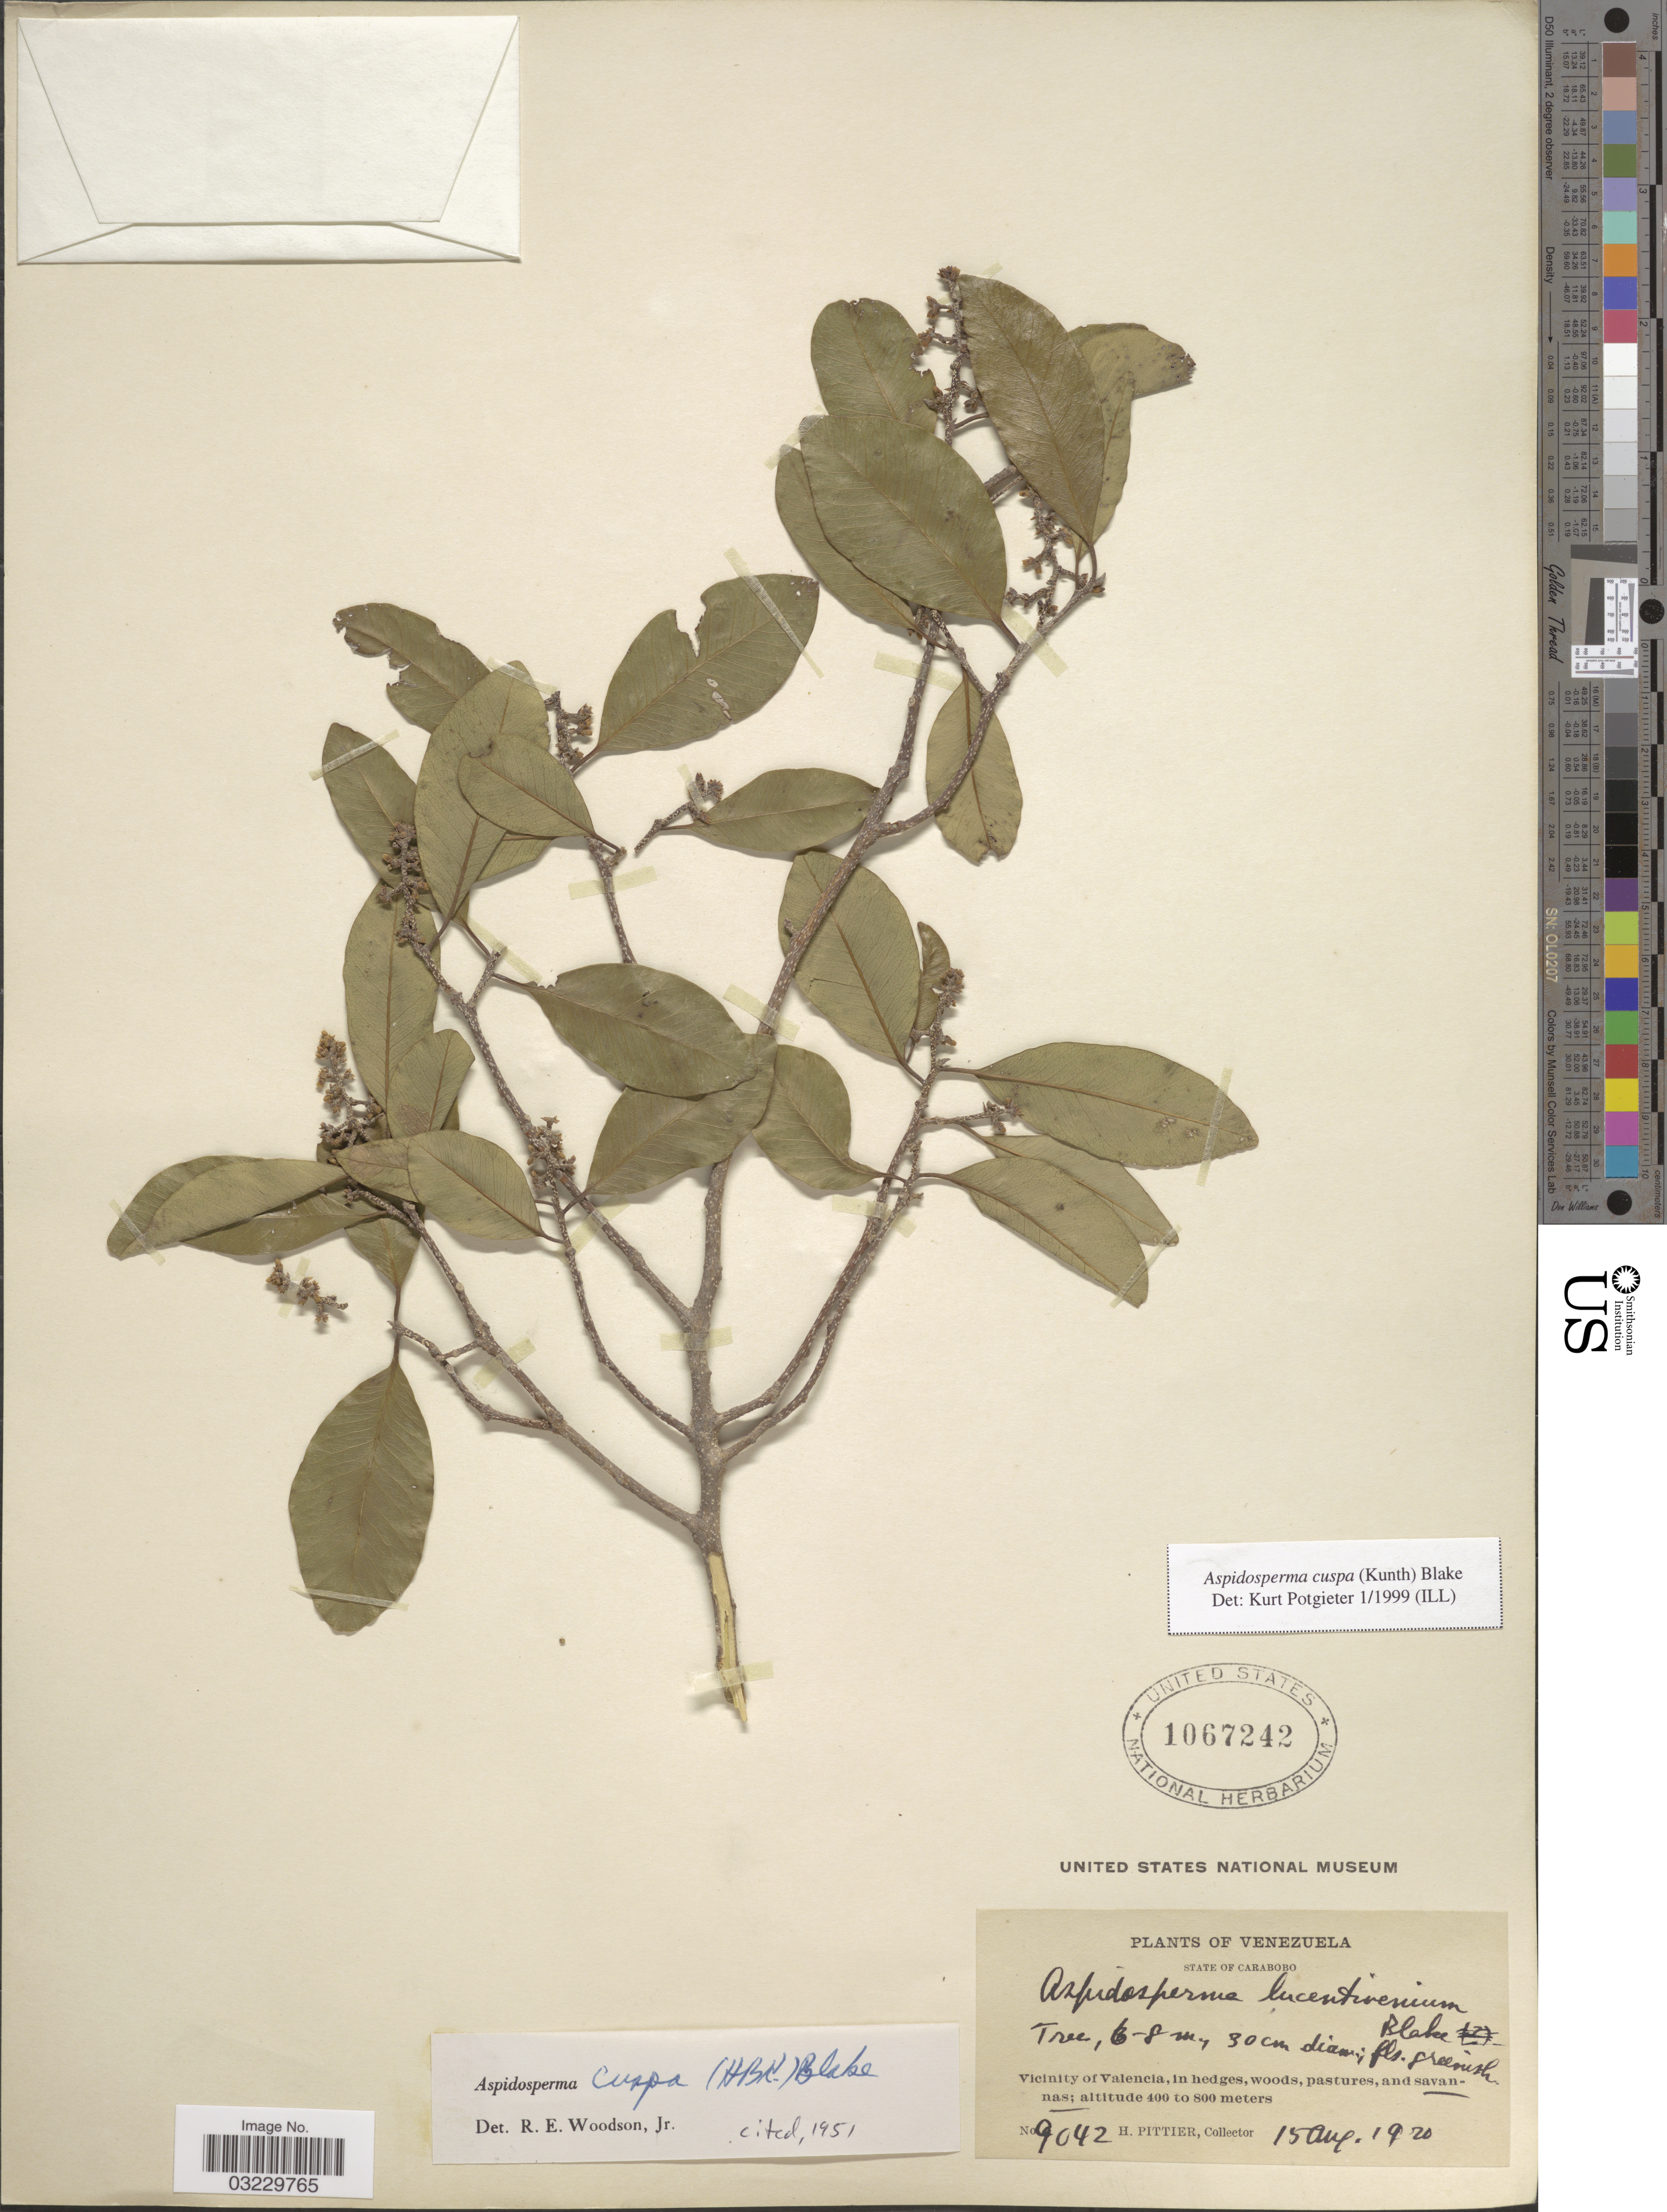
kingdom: Plantae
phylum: Tracheophyta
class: Magnoliopsida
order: Gentianales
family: Apocynaceae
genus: Aspidosperma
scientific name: Aspidosperma cuspa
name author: (Kunth) S.F. Blake ex Pittier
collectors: H. F. Pittier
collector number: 9042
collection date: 1920-08-15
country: Venezuela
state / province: Carabobo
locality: Vicinity of Valencia.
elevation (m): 400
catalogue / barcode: US 1067242